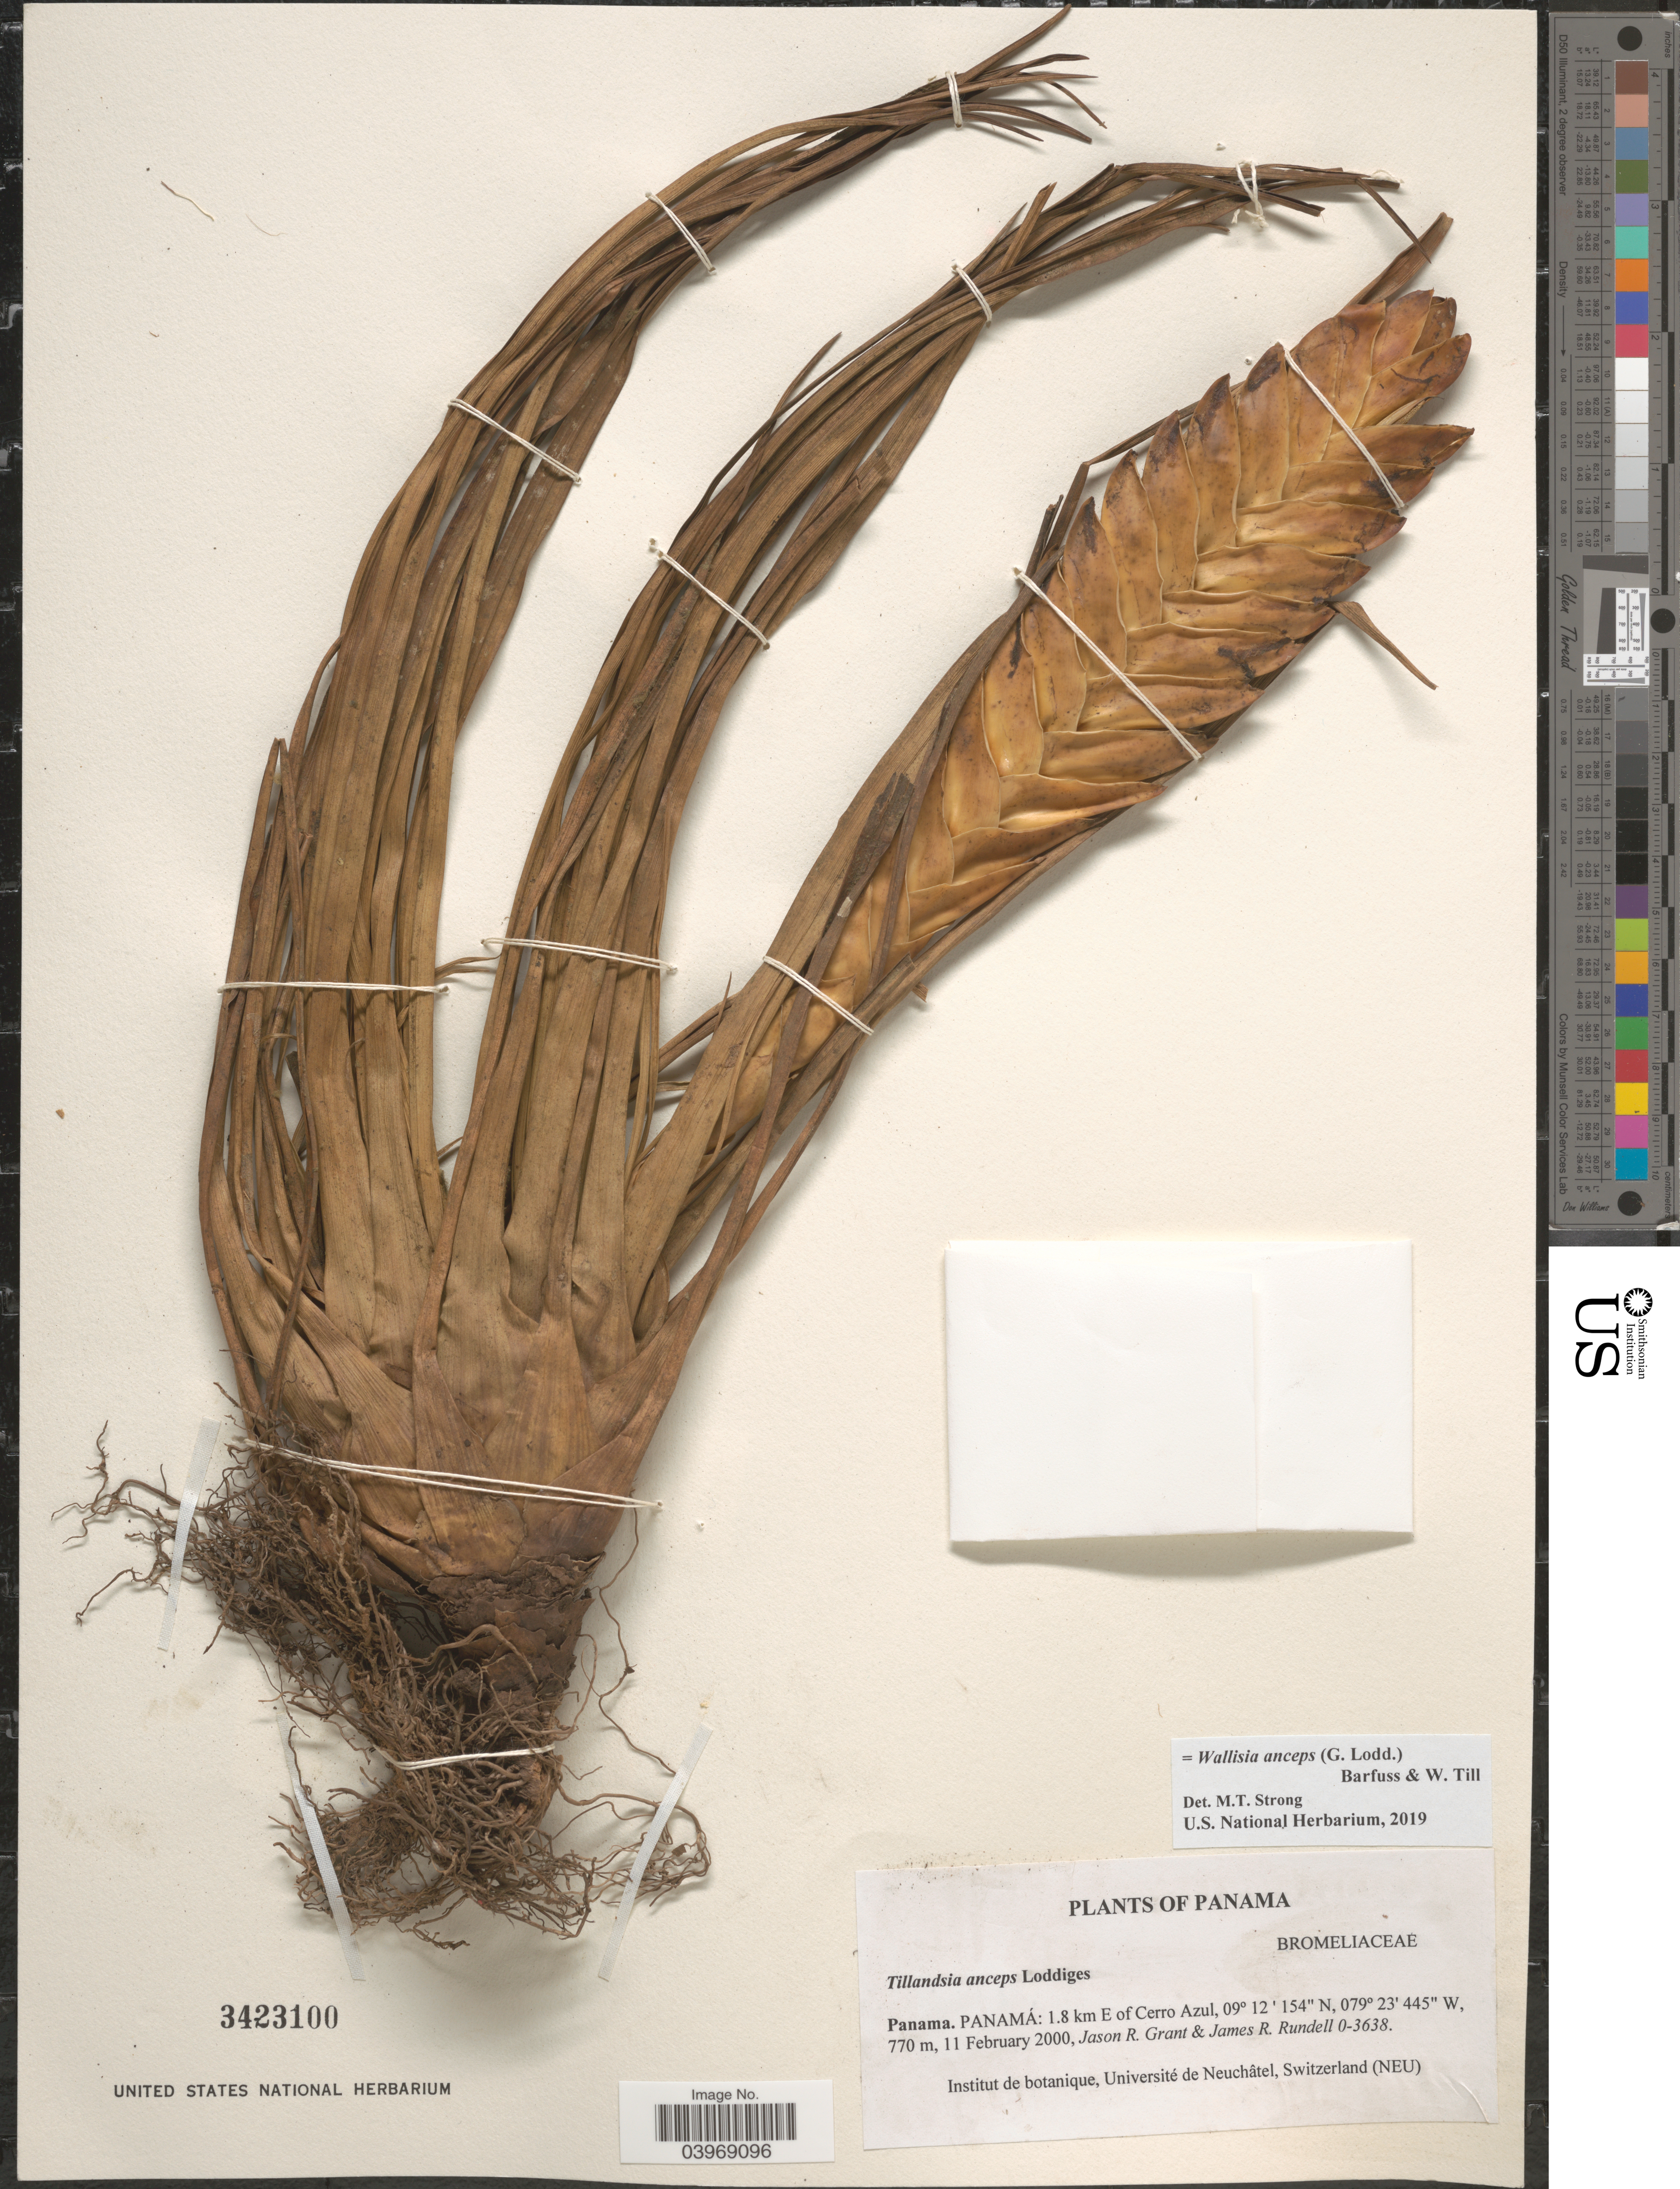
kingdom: Plantae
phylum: Tracheophyta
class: Liliopsida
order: Poales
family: Bromeliaceae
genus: Wallisia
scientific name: Wallisia anceps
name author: (G. Lodd.) Barfuss & W. Till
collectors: J. R. Grant & J. R. Rundell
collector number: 0-3638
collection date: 2000-02-11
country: Panama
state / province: Panamá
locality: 1.8 km E of Cerro Azul.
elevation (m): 770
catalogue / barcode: US 3423100